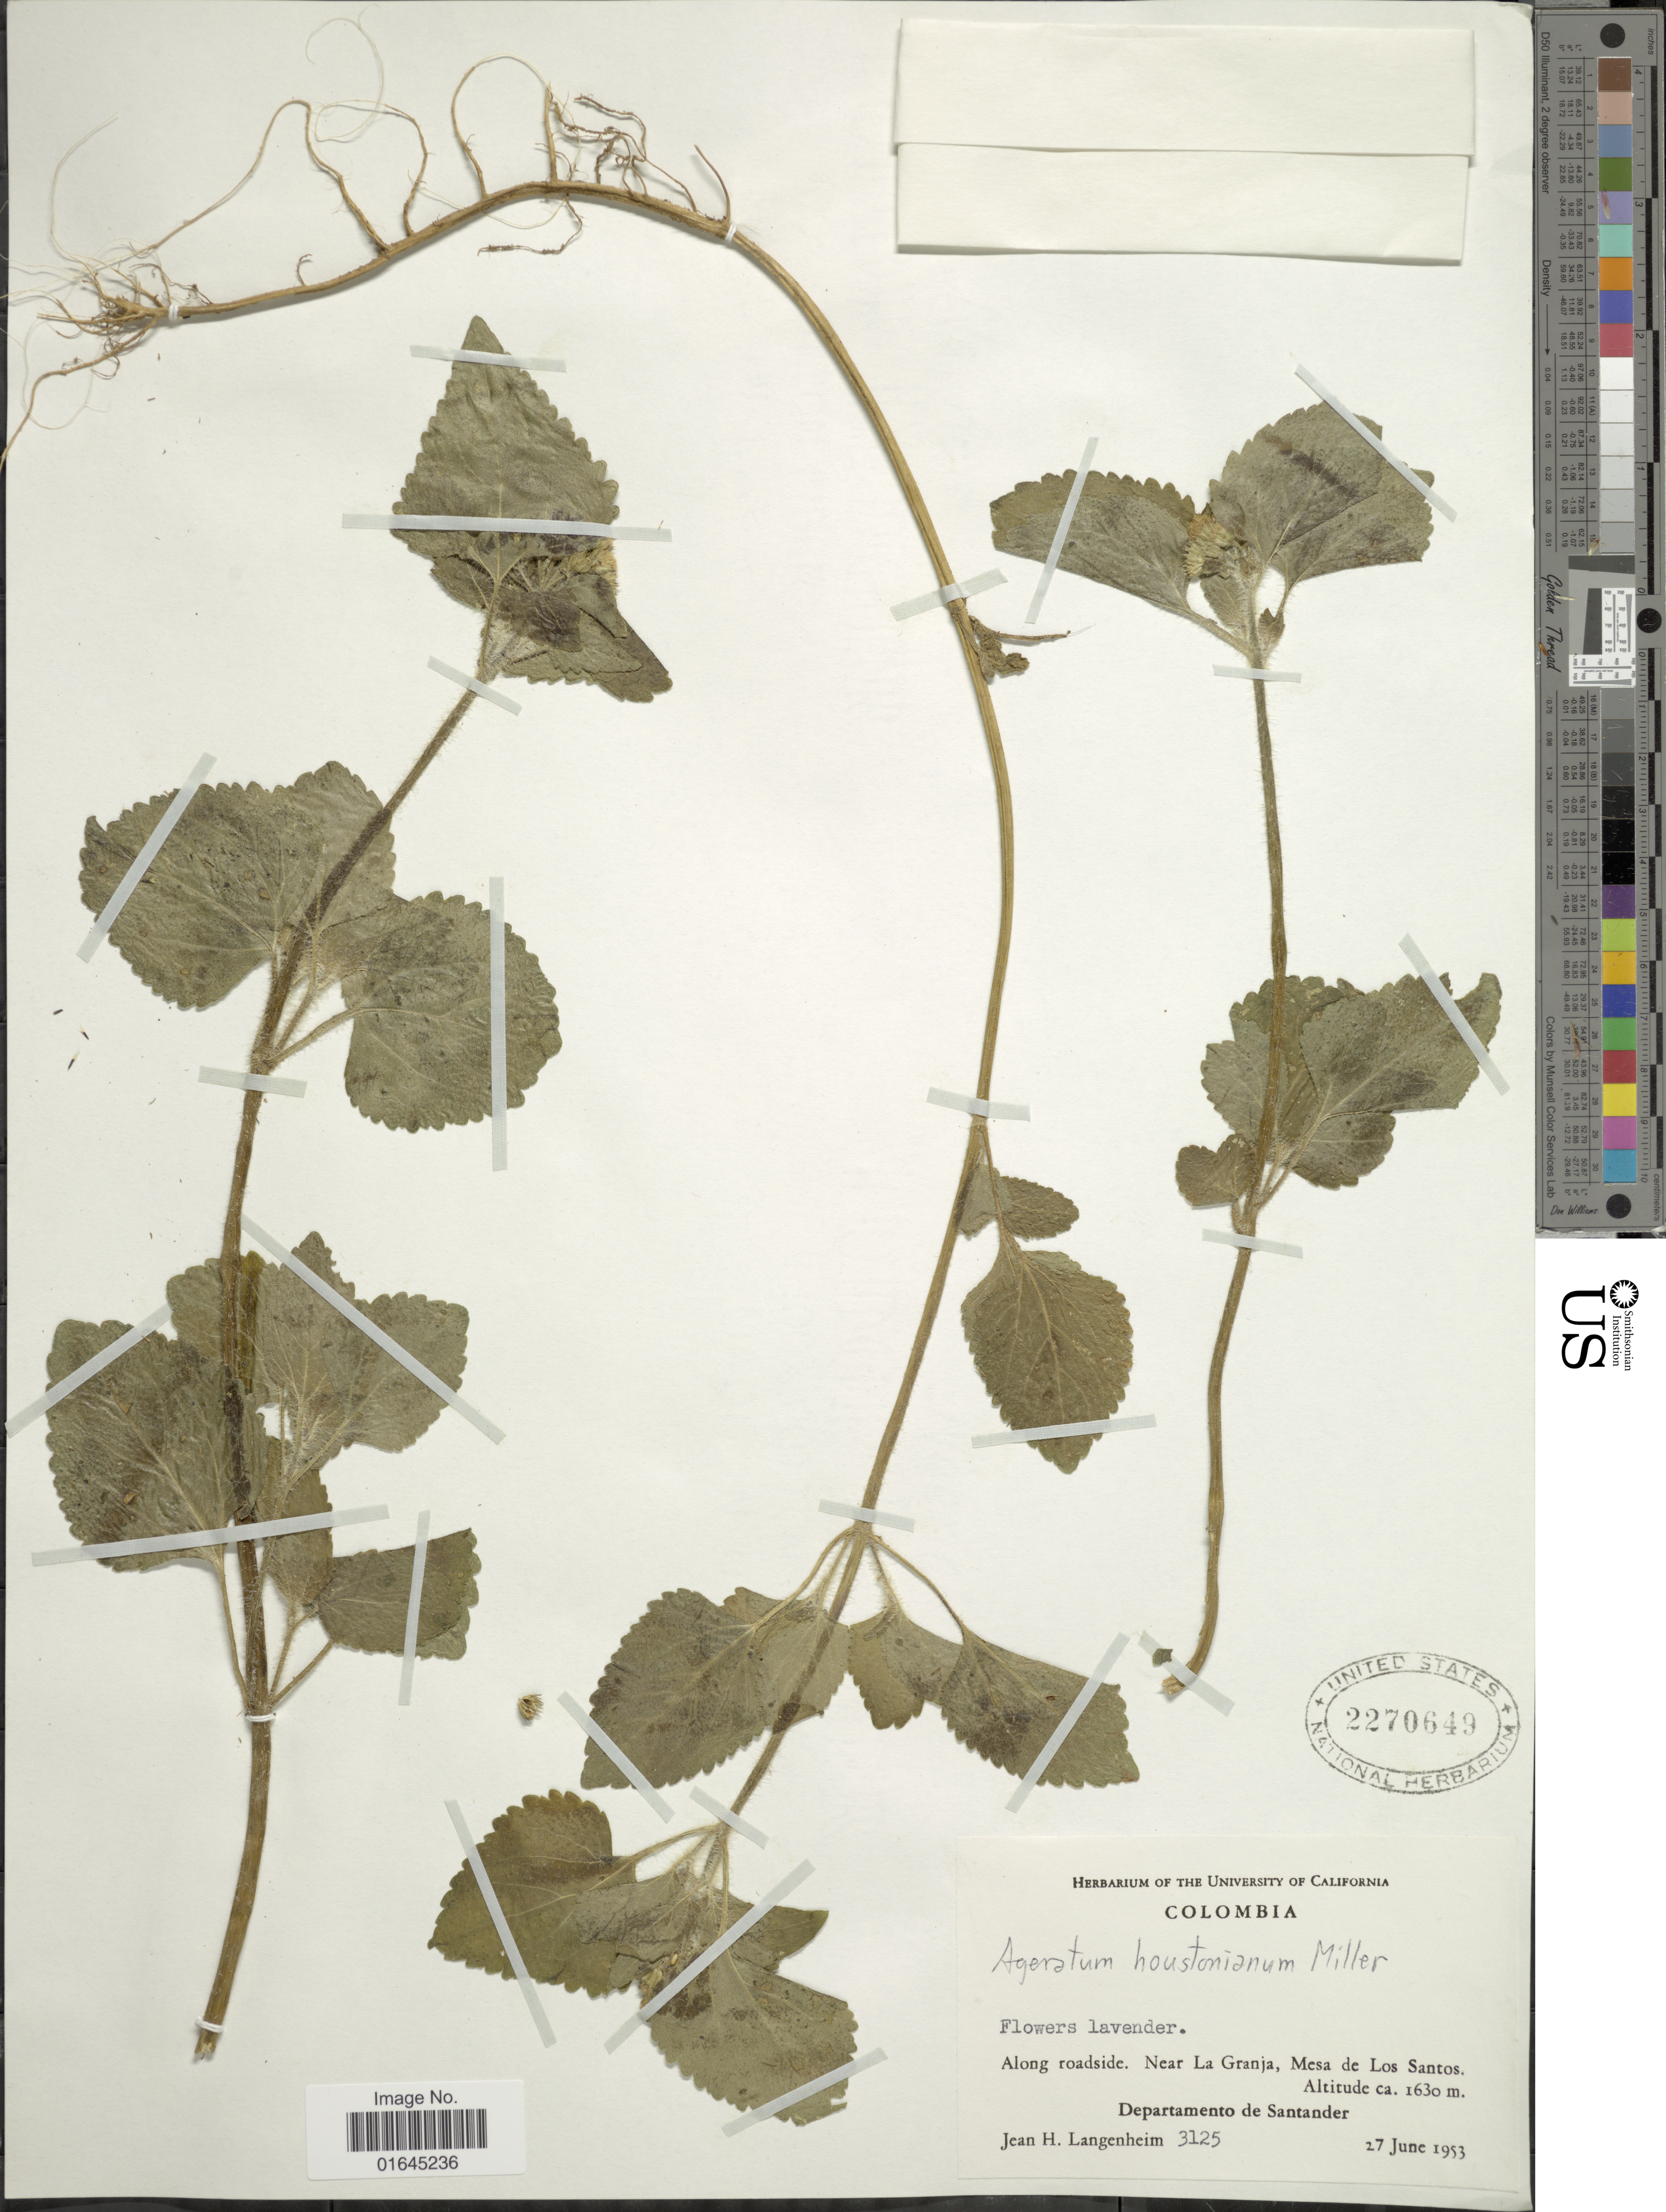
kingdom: Plantae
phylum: Tracheophyta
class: Magnoliopsida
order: Asterales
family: Asteraceae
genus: Ageratum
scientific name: Ageratum houstonianum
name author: Mill.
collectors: J. H. Langenheim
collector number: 3125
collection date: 1953-06-27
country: Colombia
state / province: Santander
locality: Along roadside. Near La Granja, Mesa de Los Santos, Departamento de Santander.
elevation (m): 1630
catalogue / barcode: US 2270649